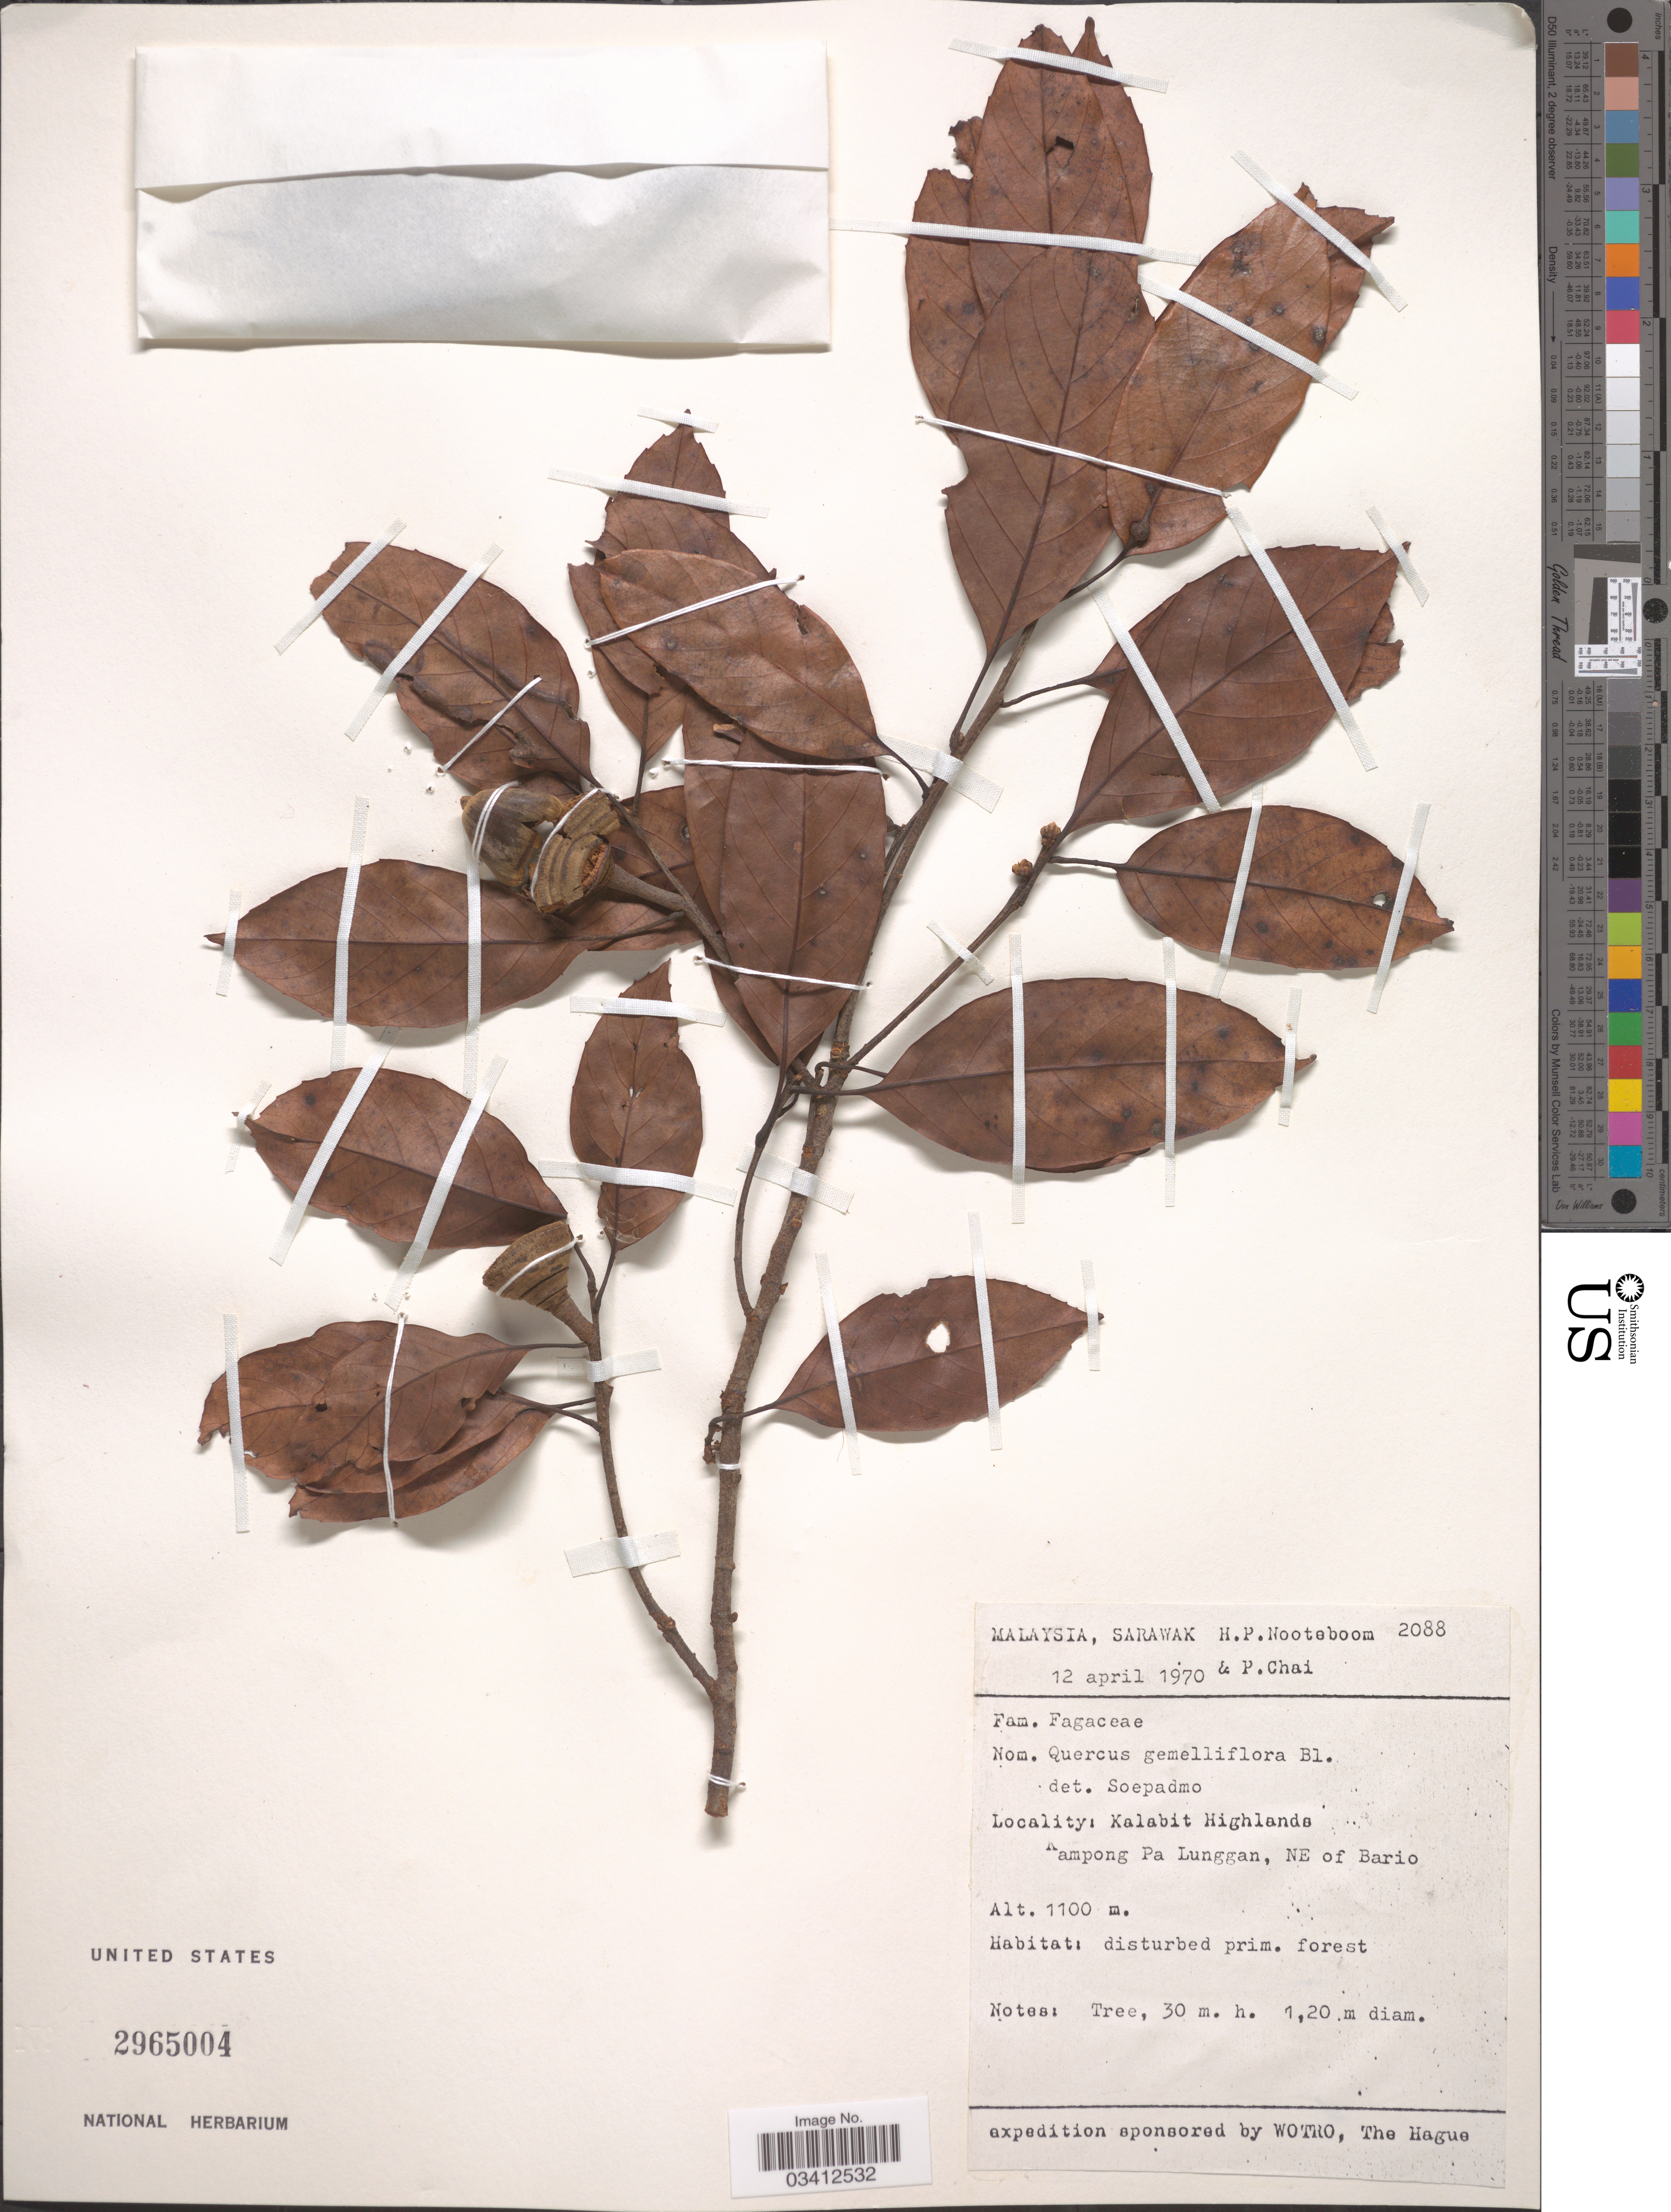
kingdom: Plantae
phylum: Tracheophyta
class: Magnoliopsida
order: Fagales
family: Fagaceae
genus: Quercus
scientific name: Quercus gemelliflora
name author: Blume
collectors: H. P. Nooteboom & P. Chai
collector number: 2088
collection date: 1970-04-12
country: Malaysia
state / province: Sarawak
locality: Kalabit Highlands. Kampong Pa Lunggan, NE of Bario.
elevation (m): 1100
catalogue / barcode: US 2965004